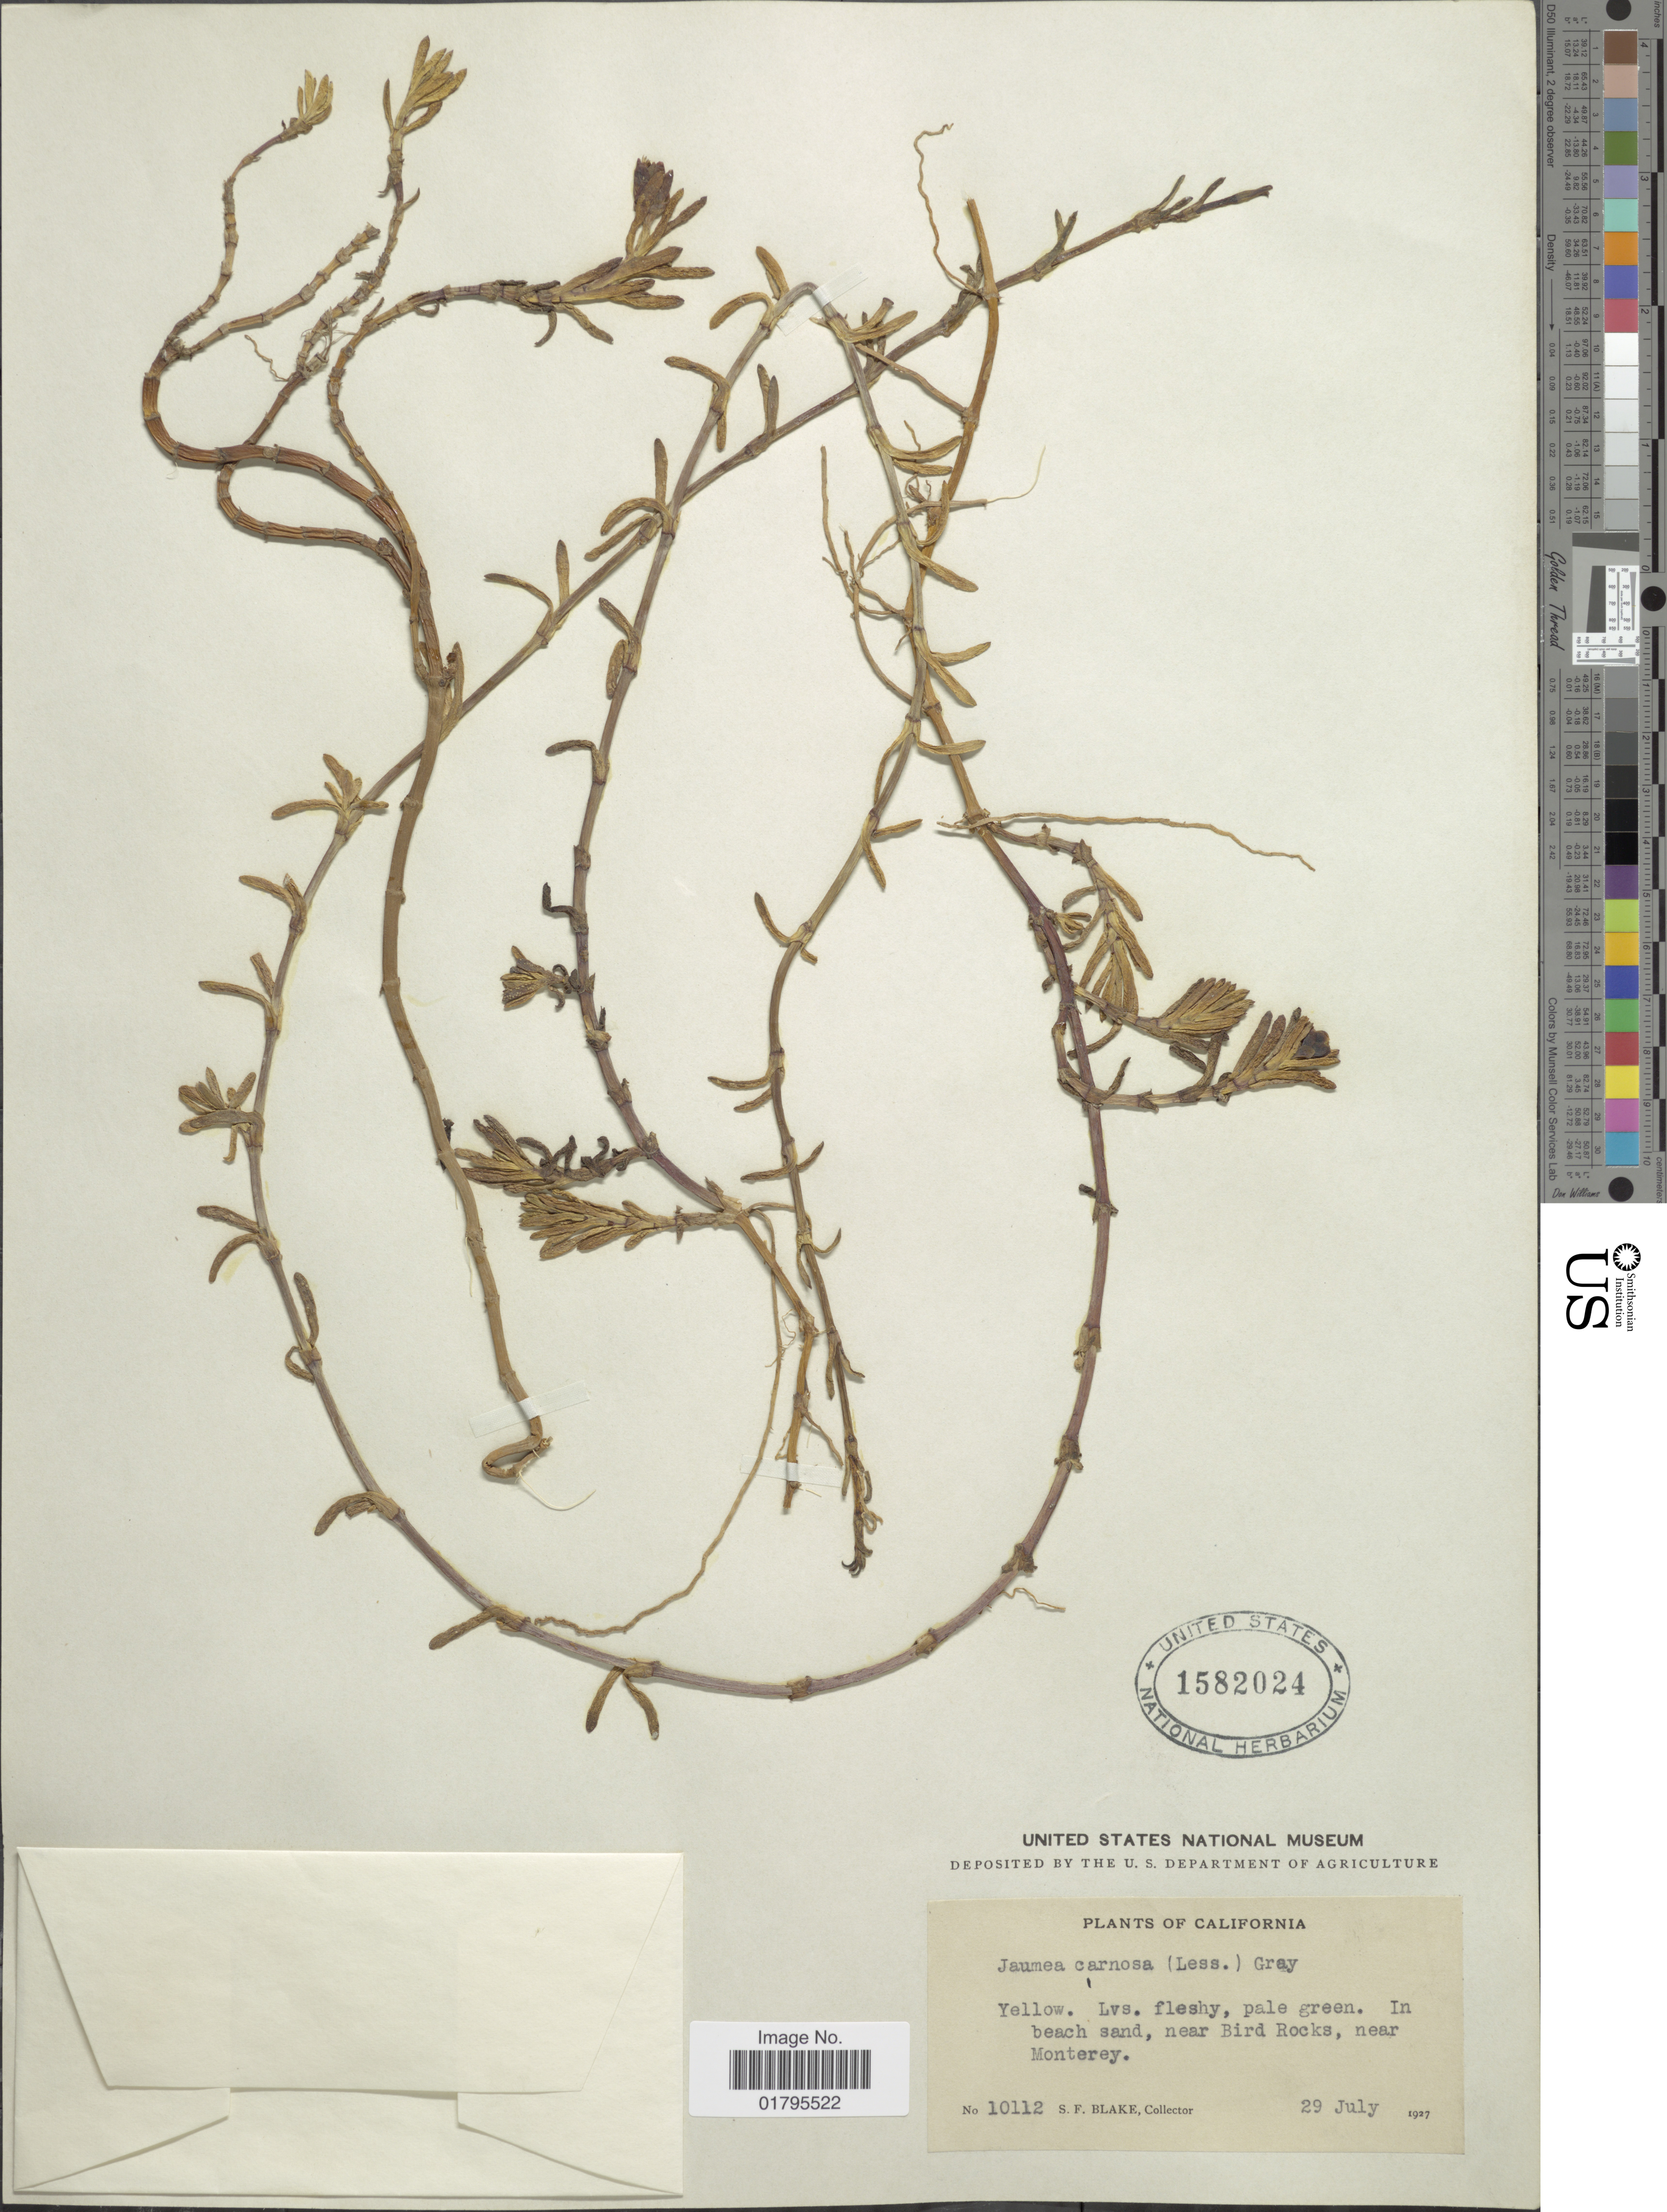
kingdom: Plantae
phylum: Tracheophyta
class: Magnoliopsida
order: Asterales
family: Asteraceae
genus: Jaumea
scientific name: Jaumea carnosa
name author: (Less.) A. Gray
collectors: S. Blake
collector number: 10112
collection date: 1927-07-29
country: United States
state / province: California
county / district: Monterey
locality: In beach sand, near Bird Rocks, near Monterey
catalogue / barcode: US 1582024